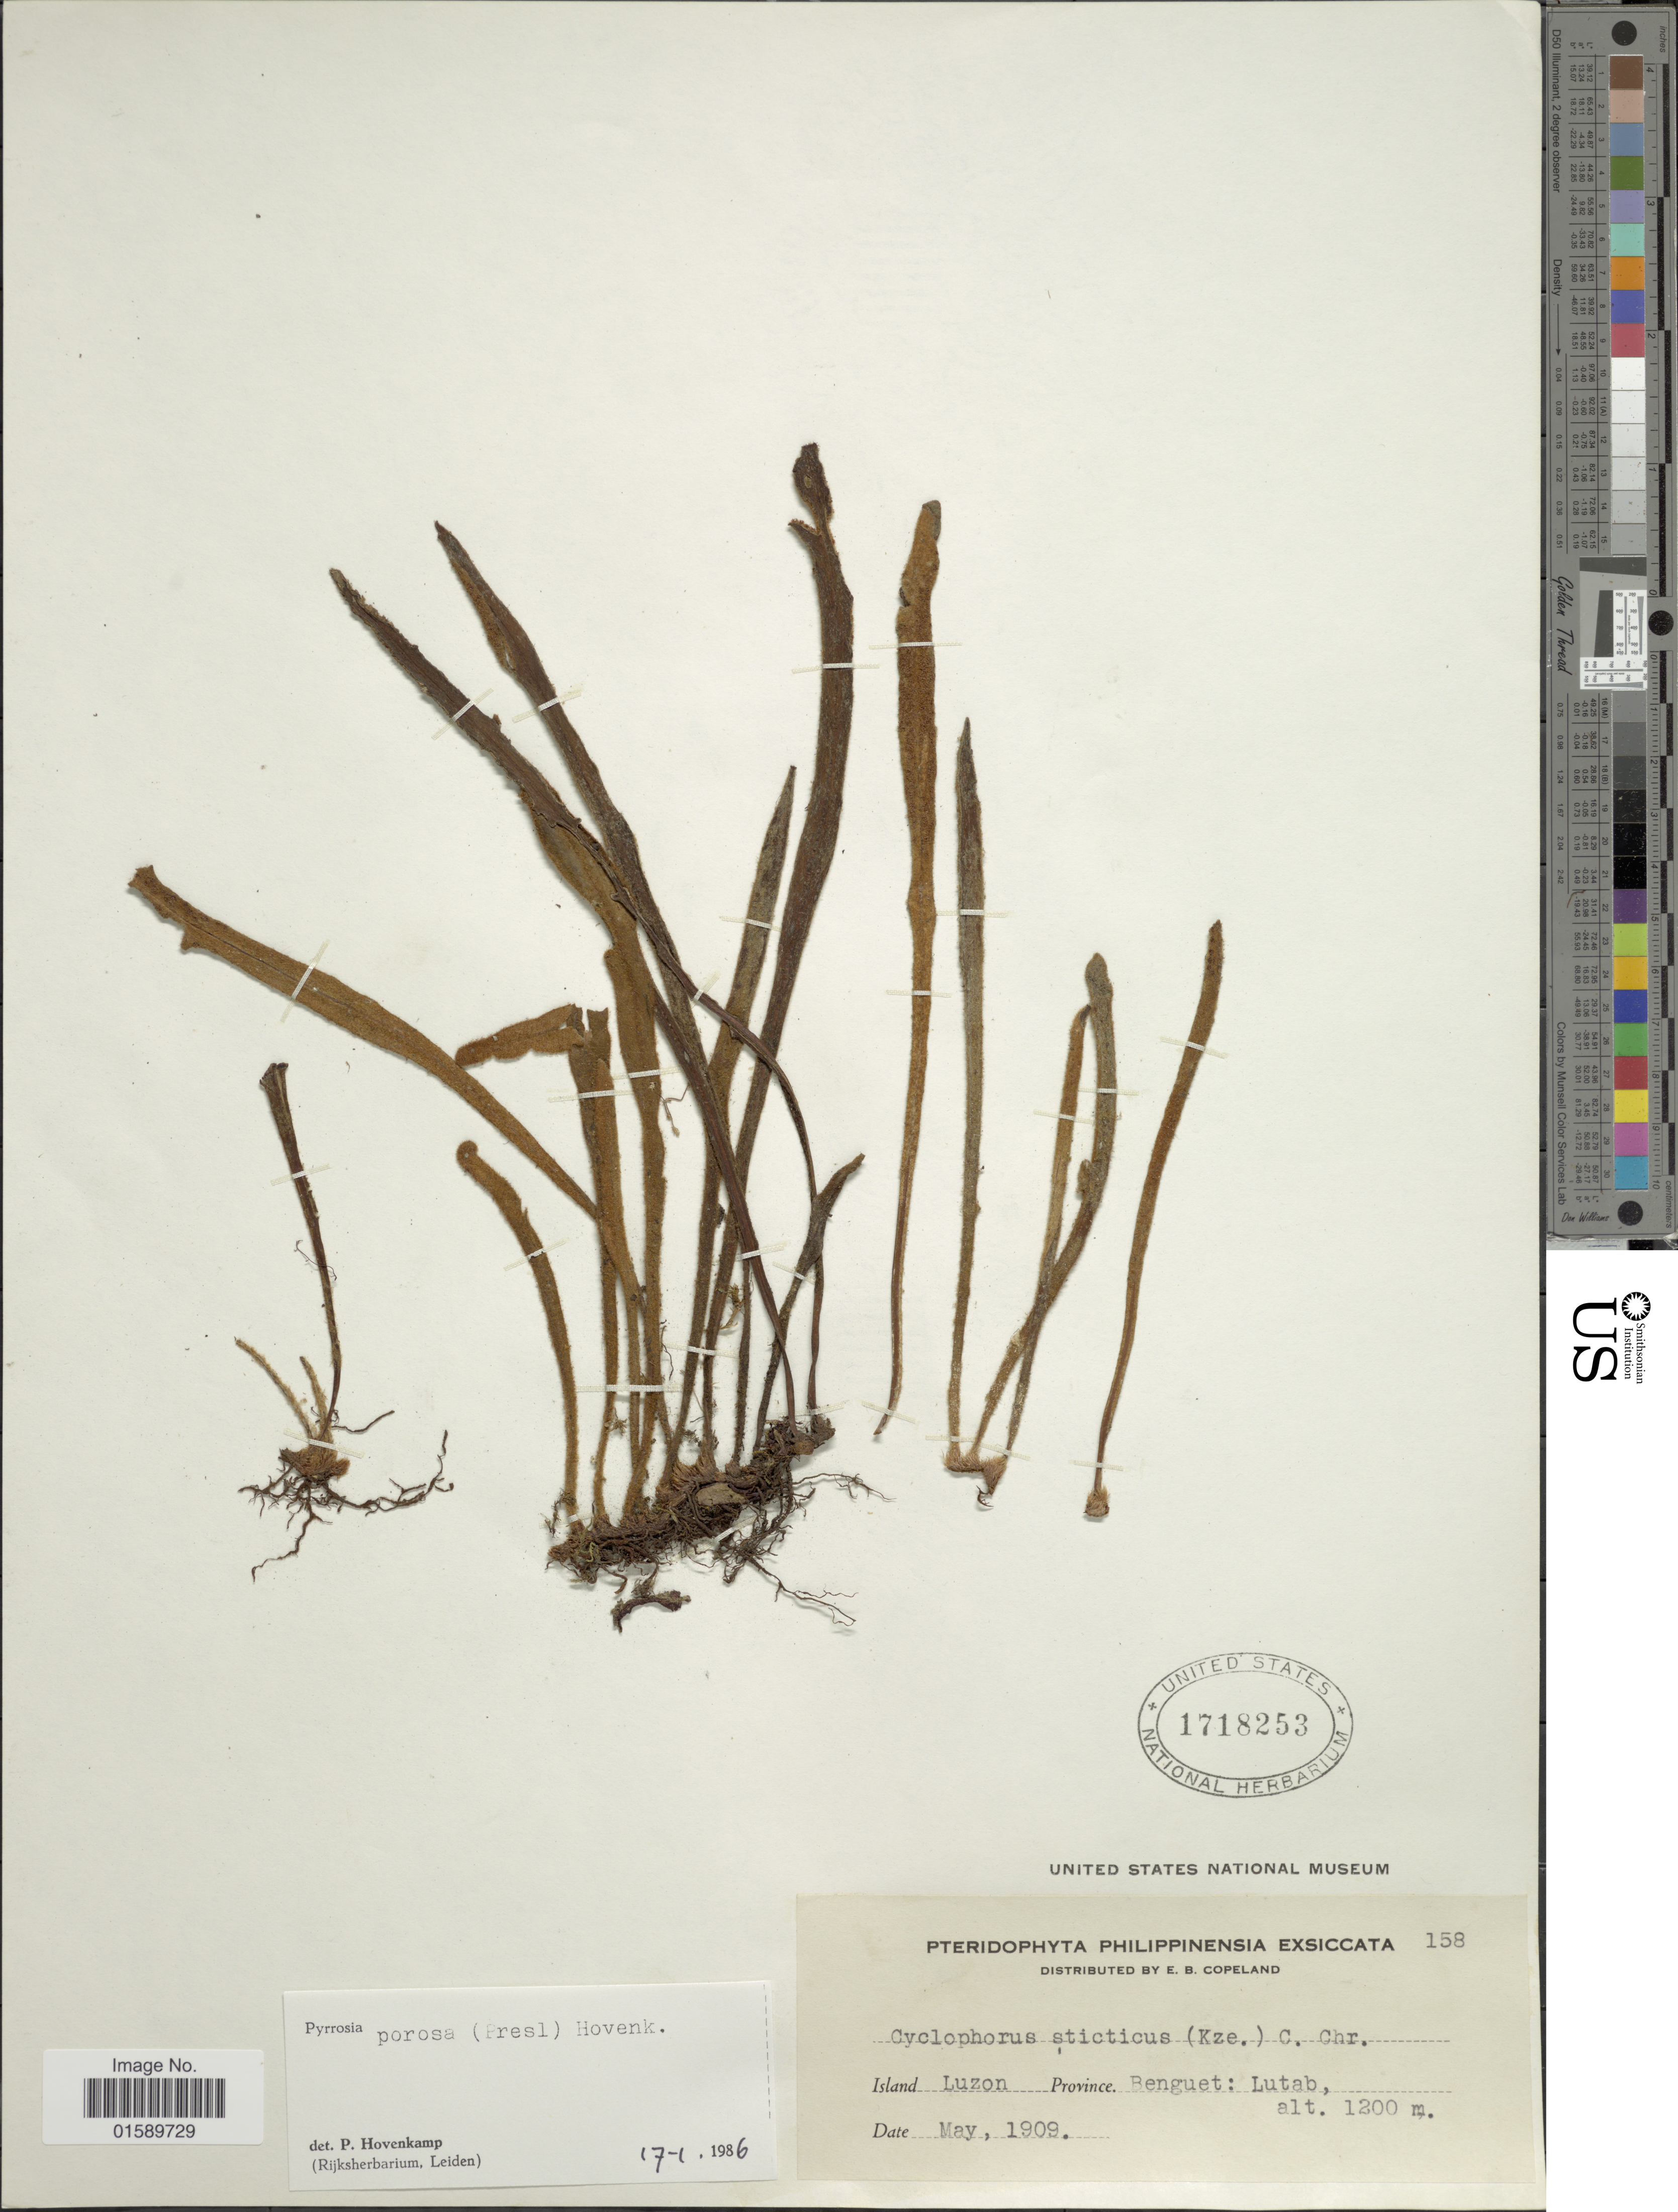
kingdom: Plantae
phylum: Tracheophyta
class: Polypodiopsida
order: Polypodiales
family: Polypodiaceae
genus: Pyrrosia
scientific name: Pyrrosia porosa var. porosa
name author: (C. Presl) Hovenkamp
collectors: E. B. Copeland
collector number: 158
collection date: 1909-05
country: Philippines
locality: Island Luzon, Province. Benguet: Lutab.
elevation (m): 1200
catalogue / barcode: US 1718253